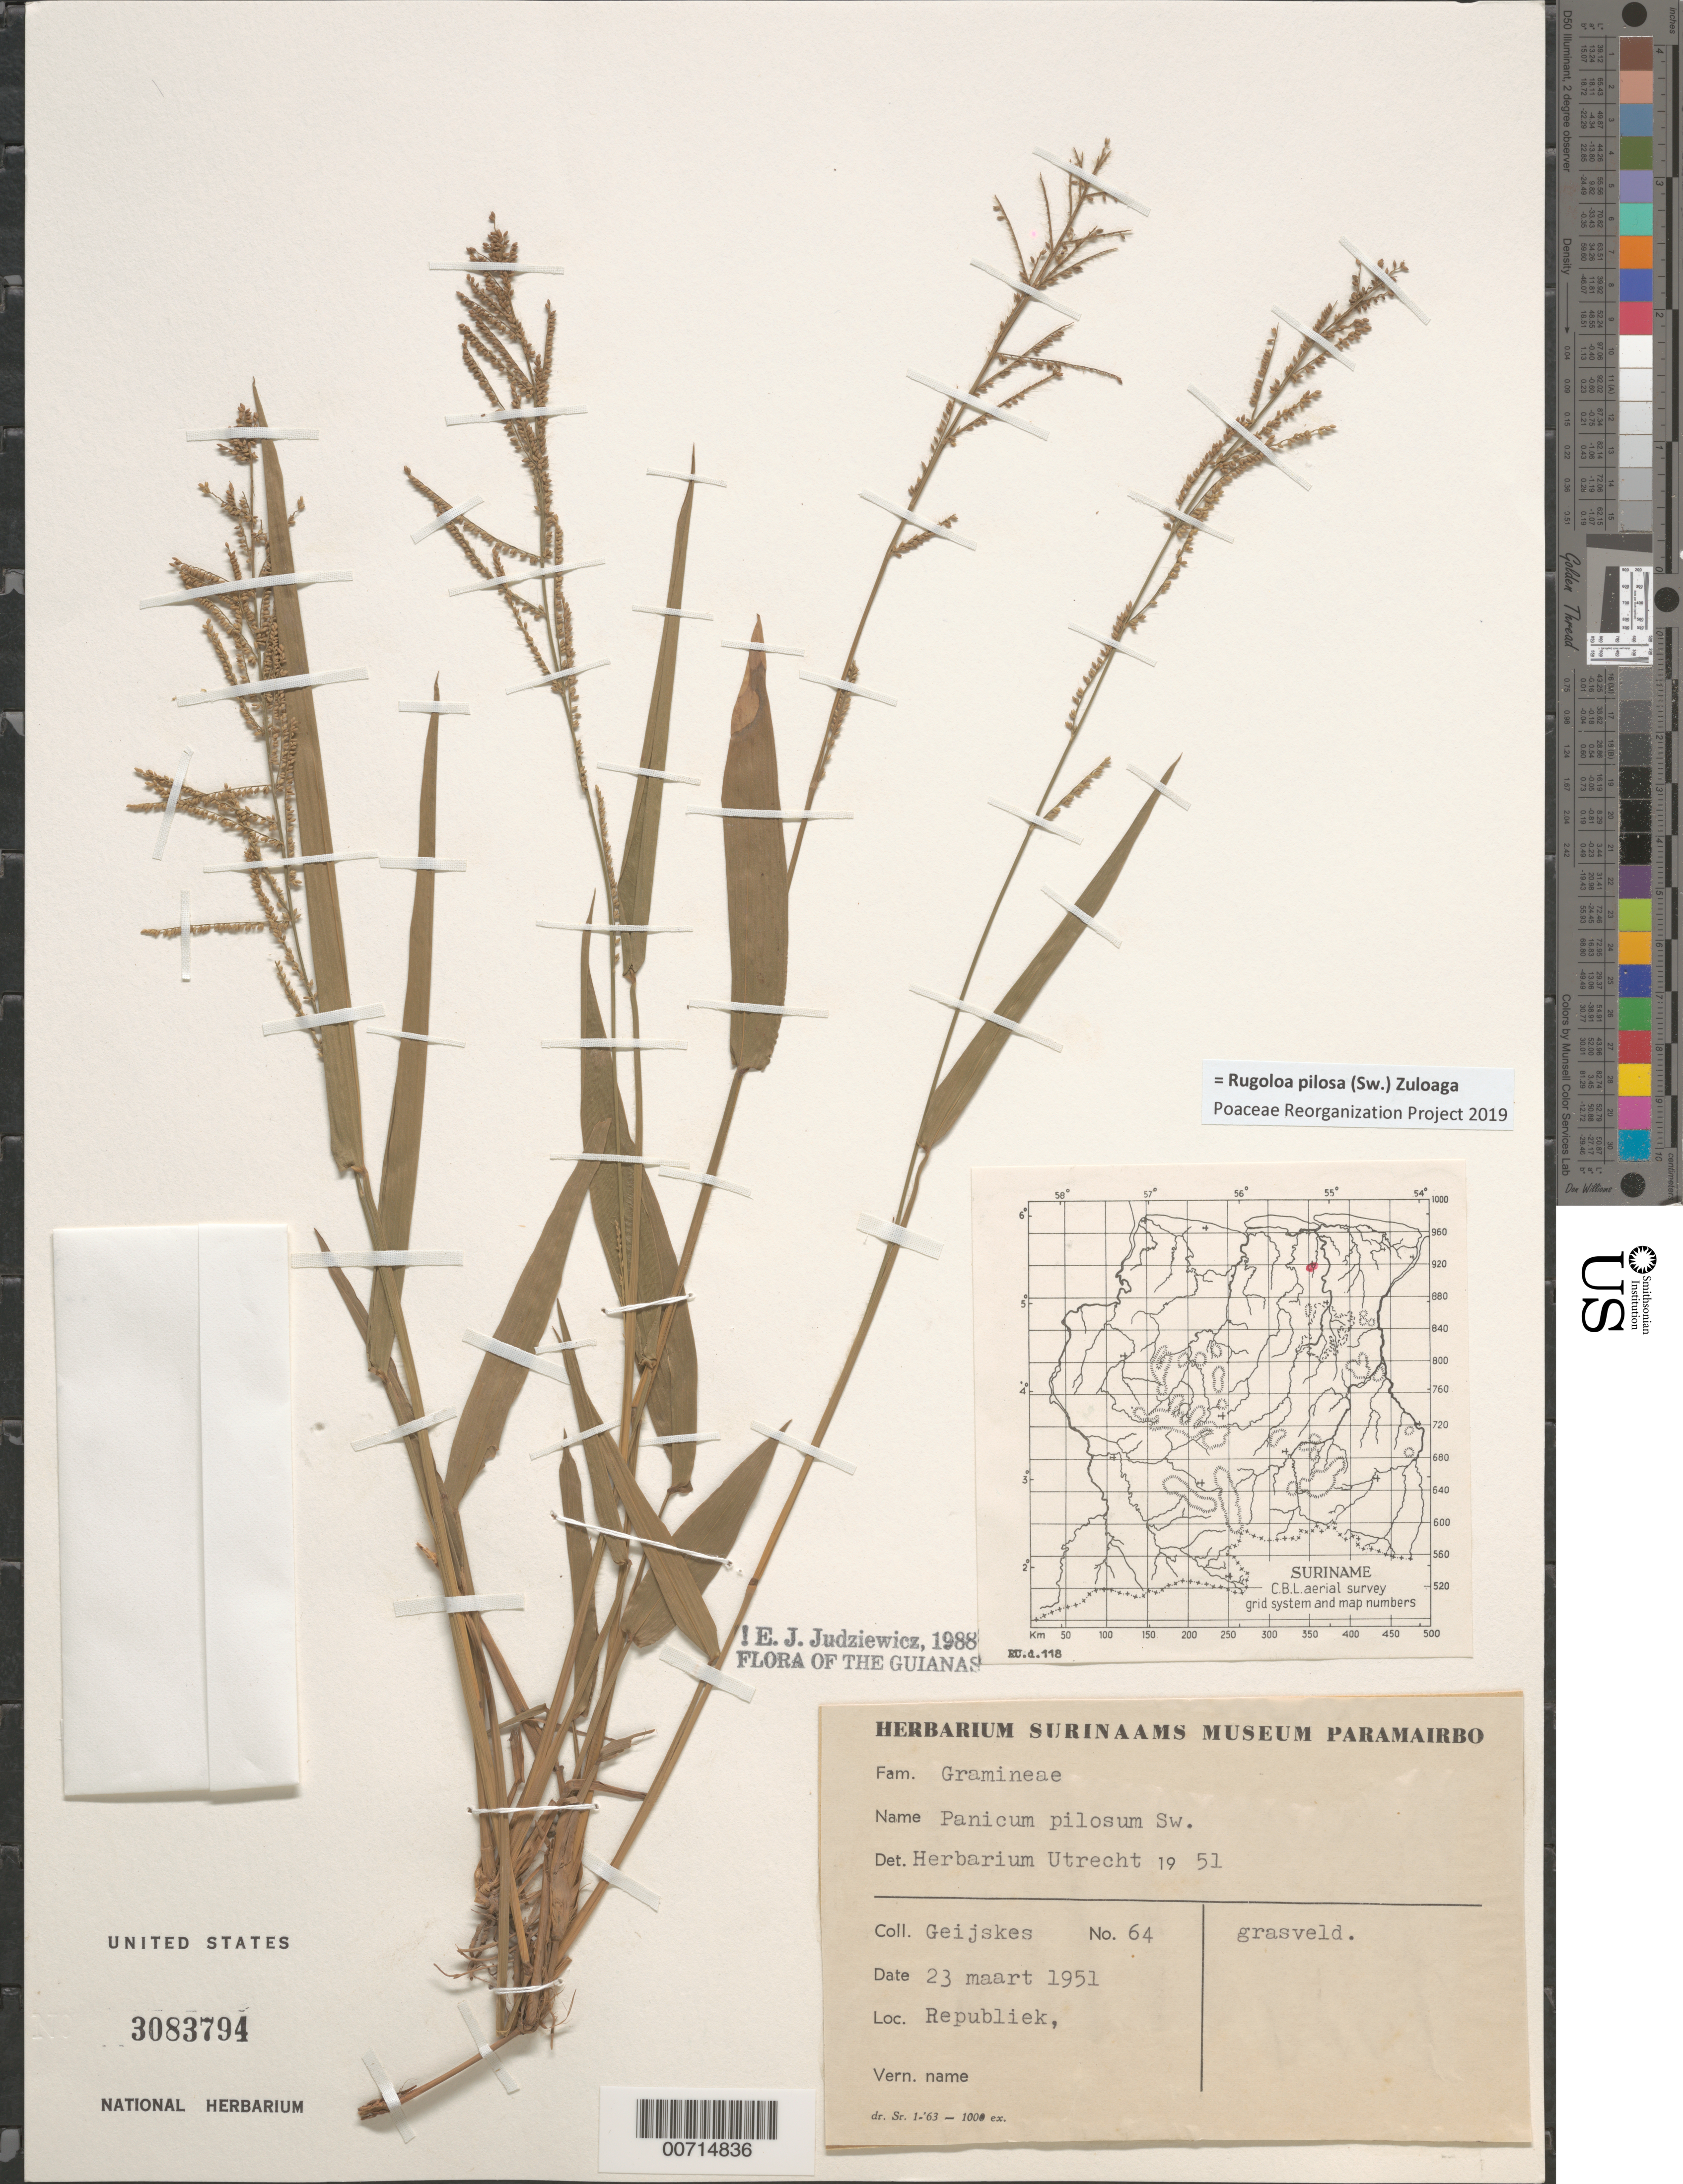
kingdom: Plantae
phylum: Tracheophyta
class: Liliopsida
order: Poales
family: Poaceae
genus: Panicum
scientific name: Panicum pilosum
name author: Sw.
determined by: Judziewicz, E. J.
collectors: D. Geijskes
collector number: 64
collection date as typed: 23-Mar-51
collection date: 1951-03-23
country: Suriname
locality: Republiek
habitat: Grasveld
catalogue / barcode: US 3083794